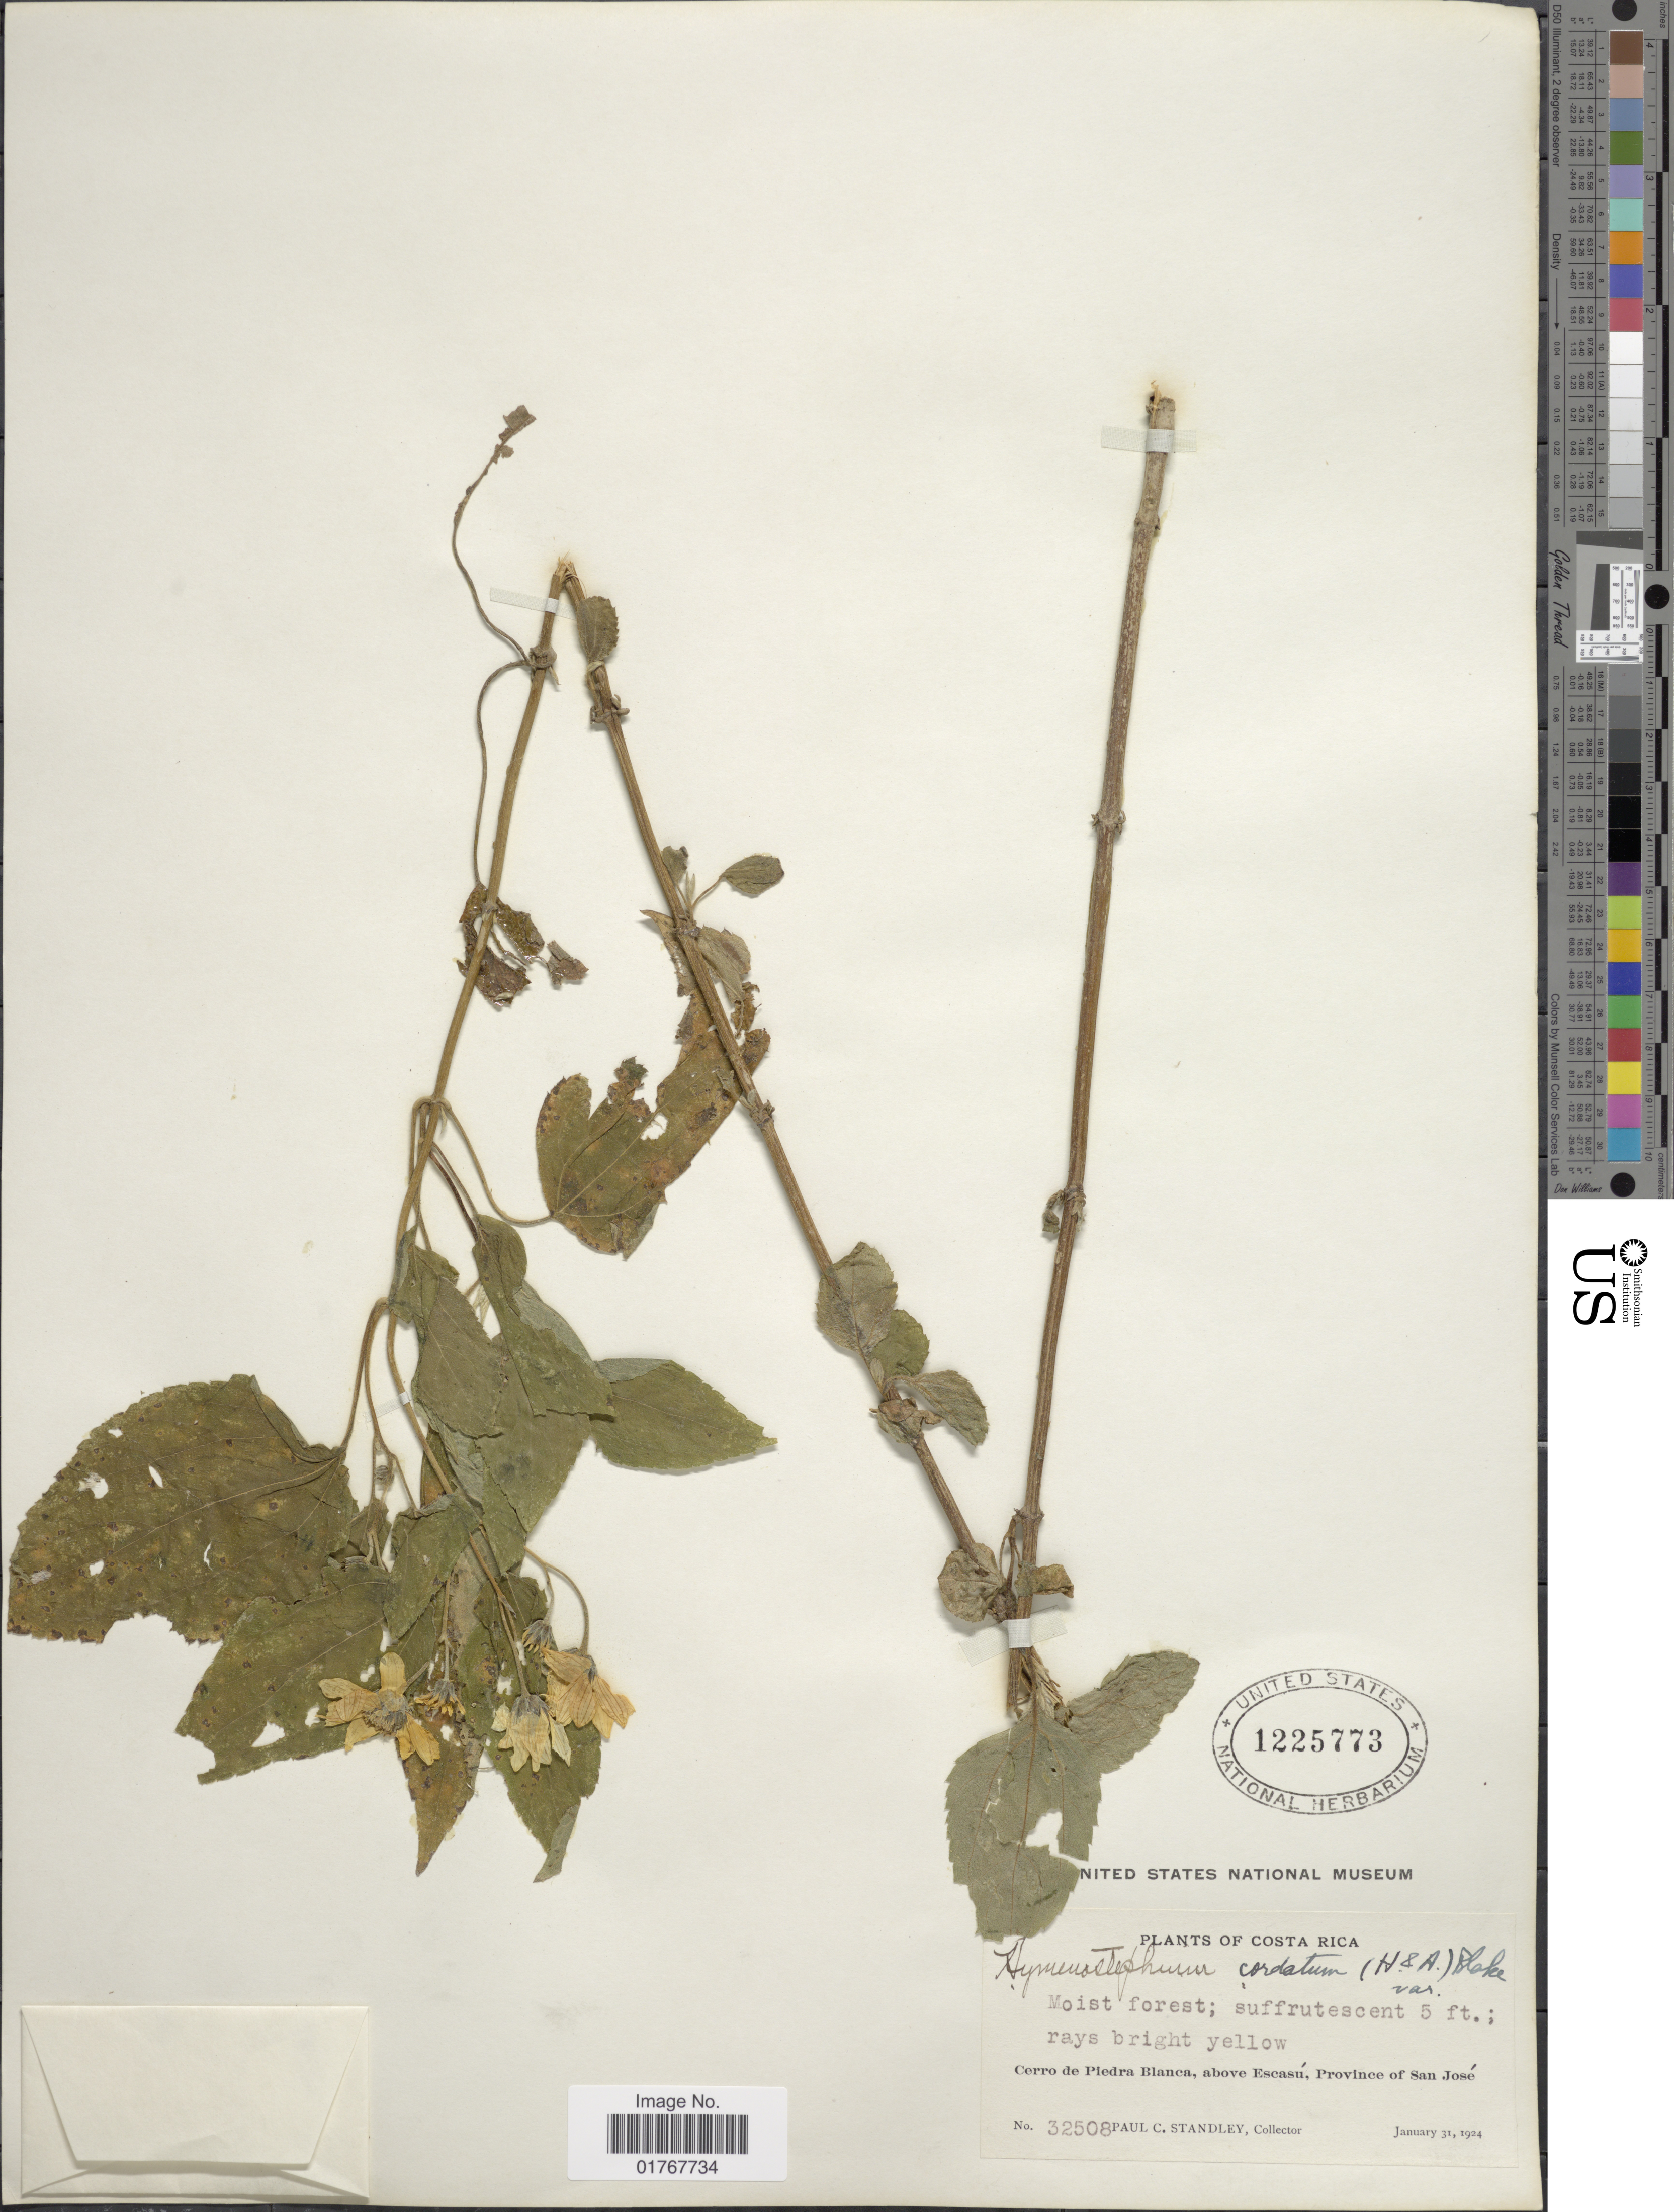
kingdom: Plantae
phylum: Tracheophyta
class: Magnoliopsida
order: Asterales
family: Asteraceae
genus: Viguiera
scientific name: Viguiera cordata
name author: (Hook. & Arn.) D'Arcy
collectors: P. C. Standley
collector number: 32508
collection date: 1924-01-31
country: Costa Rica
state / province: San José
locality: Cerro de Piedra Blanca, above Escasú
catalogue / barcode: US 1225773